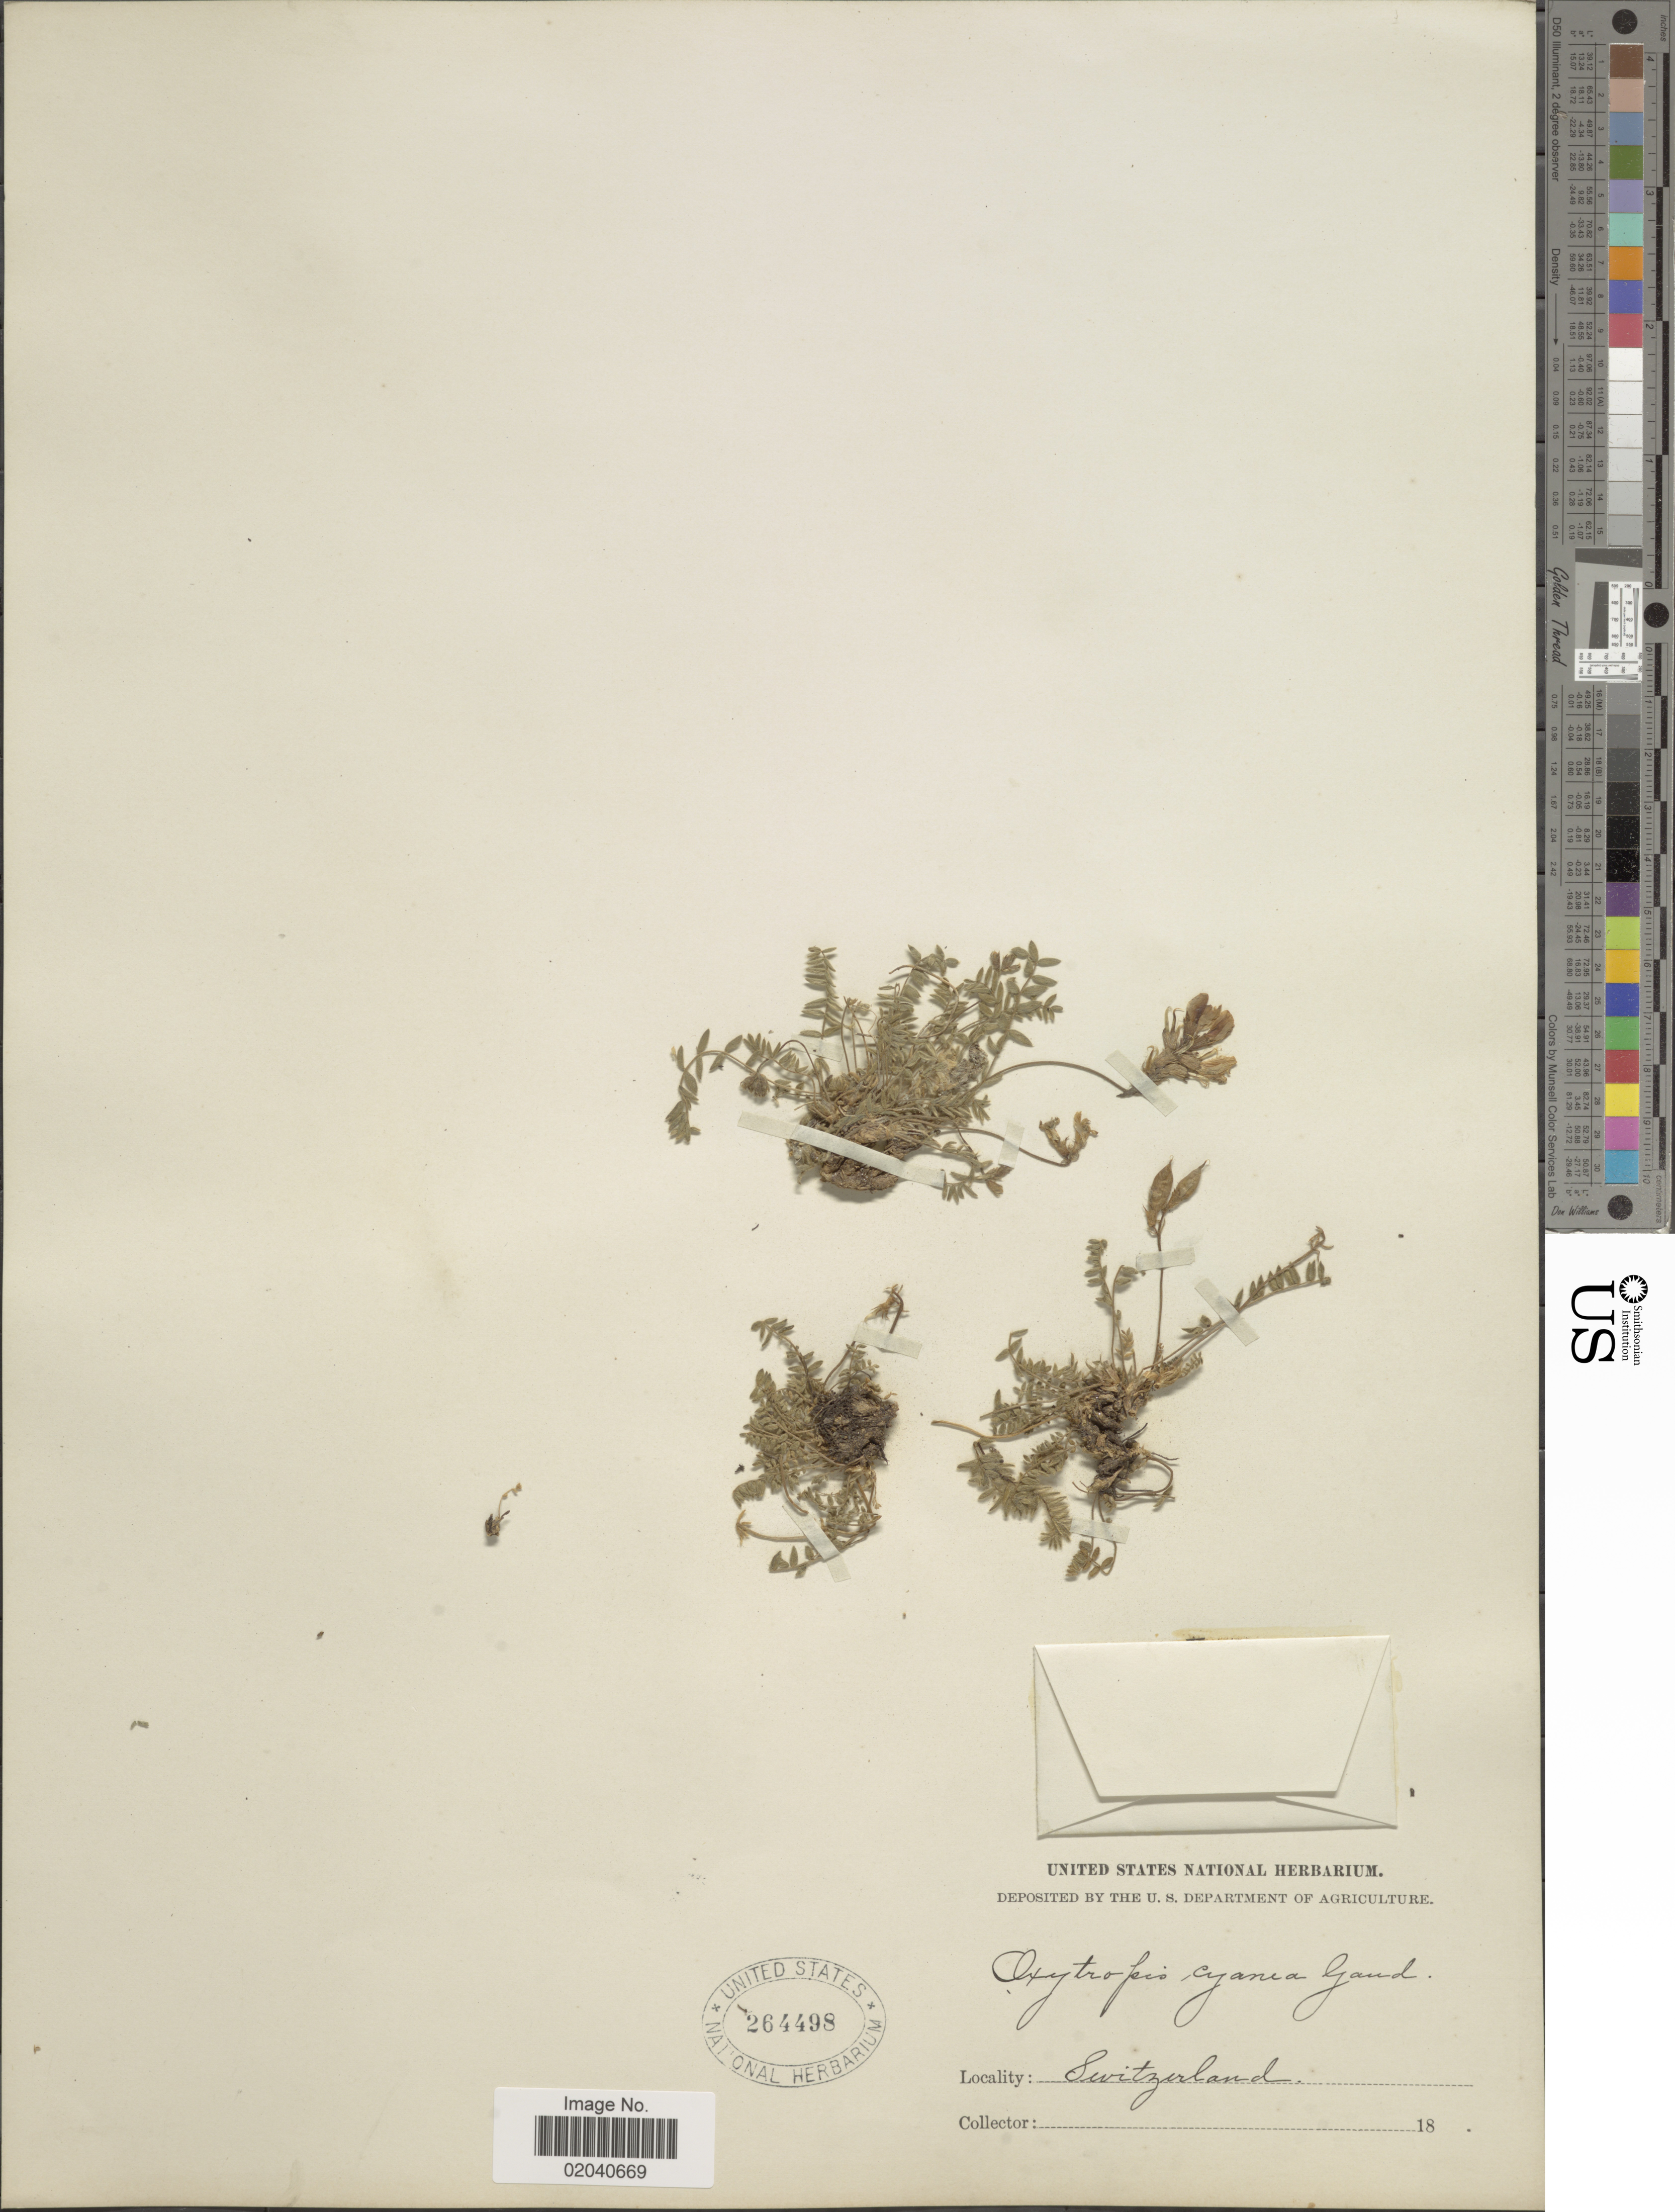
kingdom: Plantae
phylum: Tracheophyta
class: Magnoliopsida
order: Fabales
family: Fabaceae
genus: Oxytropis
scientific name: Oxytropis cyanea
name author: M. Bieb.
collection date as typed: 18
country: Switzerland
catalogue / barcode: US 264498